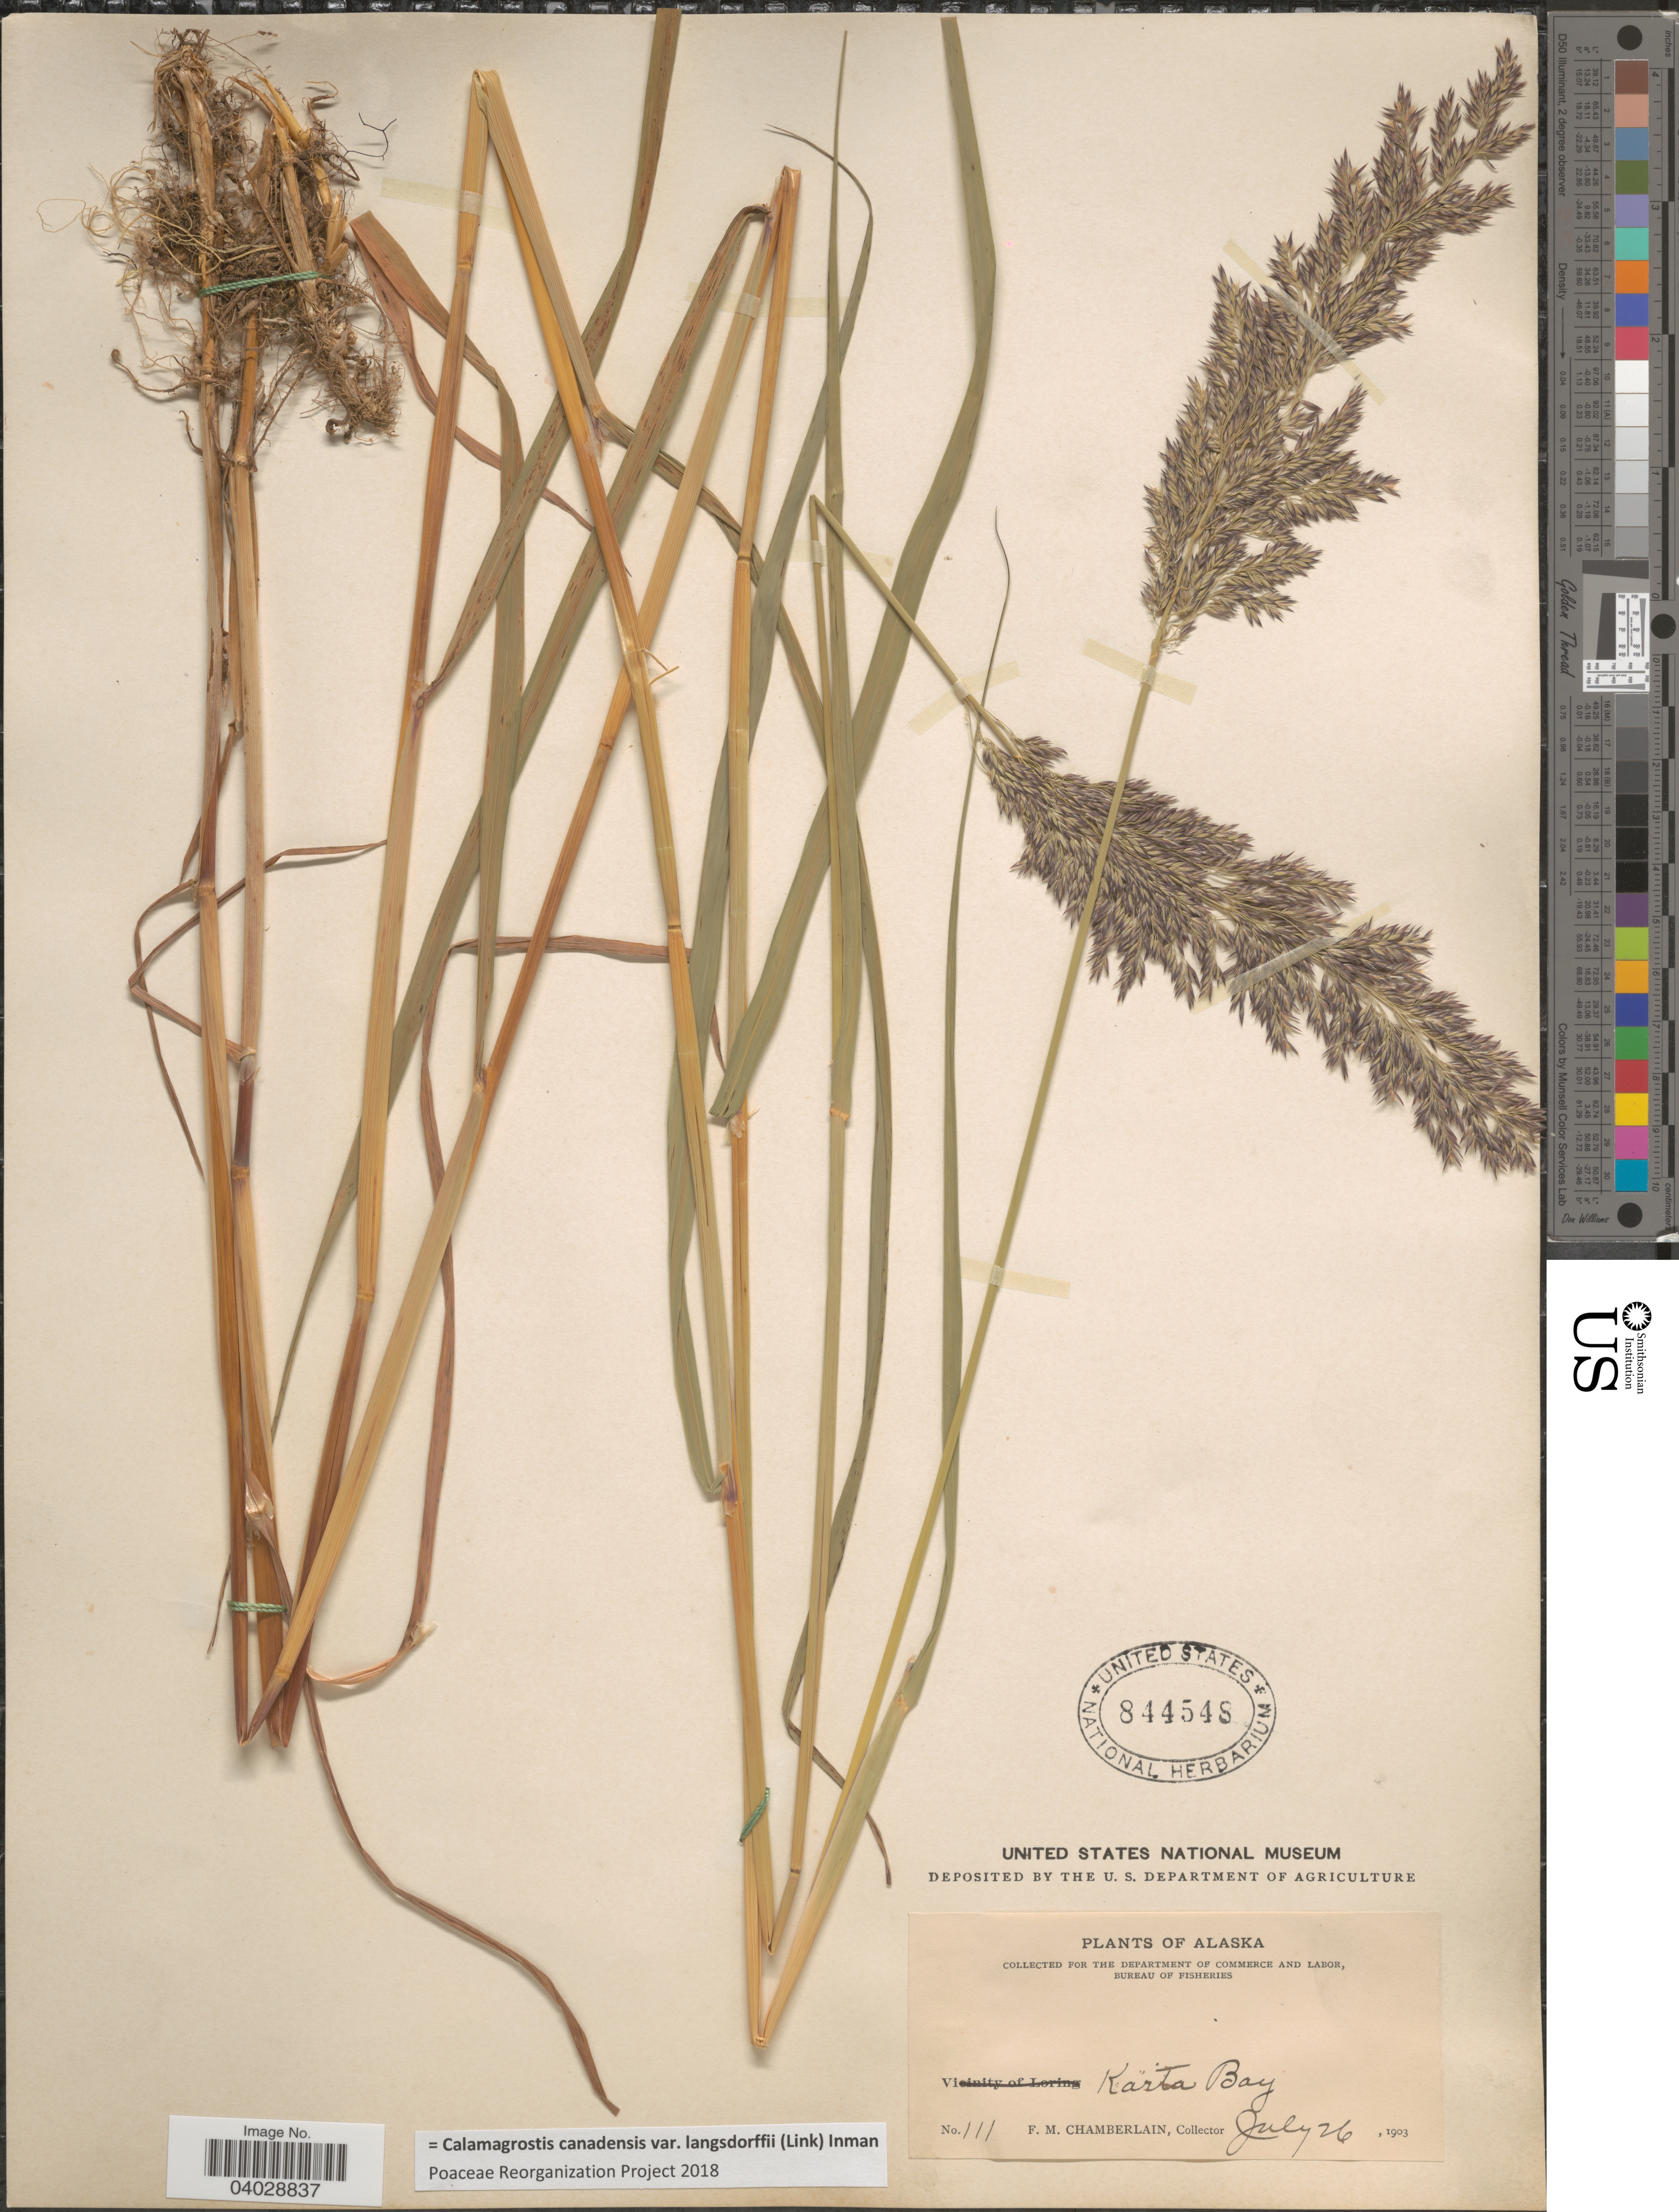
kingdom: Plantae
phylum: Tracheophyta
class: Liliopsida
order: Poales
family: Poaceae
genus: Calamagrostis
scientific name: Calamagrostis canadensis var. langsdorffii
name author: (Link) Inman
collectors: F. Chamberlain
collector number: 111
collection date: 1903-07-26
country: United States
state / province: Alaska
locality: Karta Bay.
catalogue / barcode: US 844548